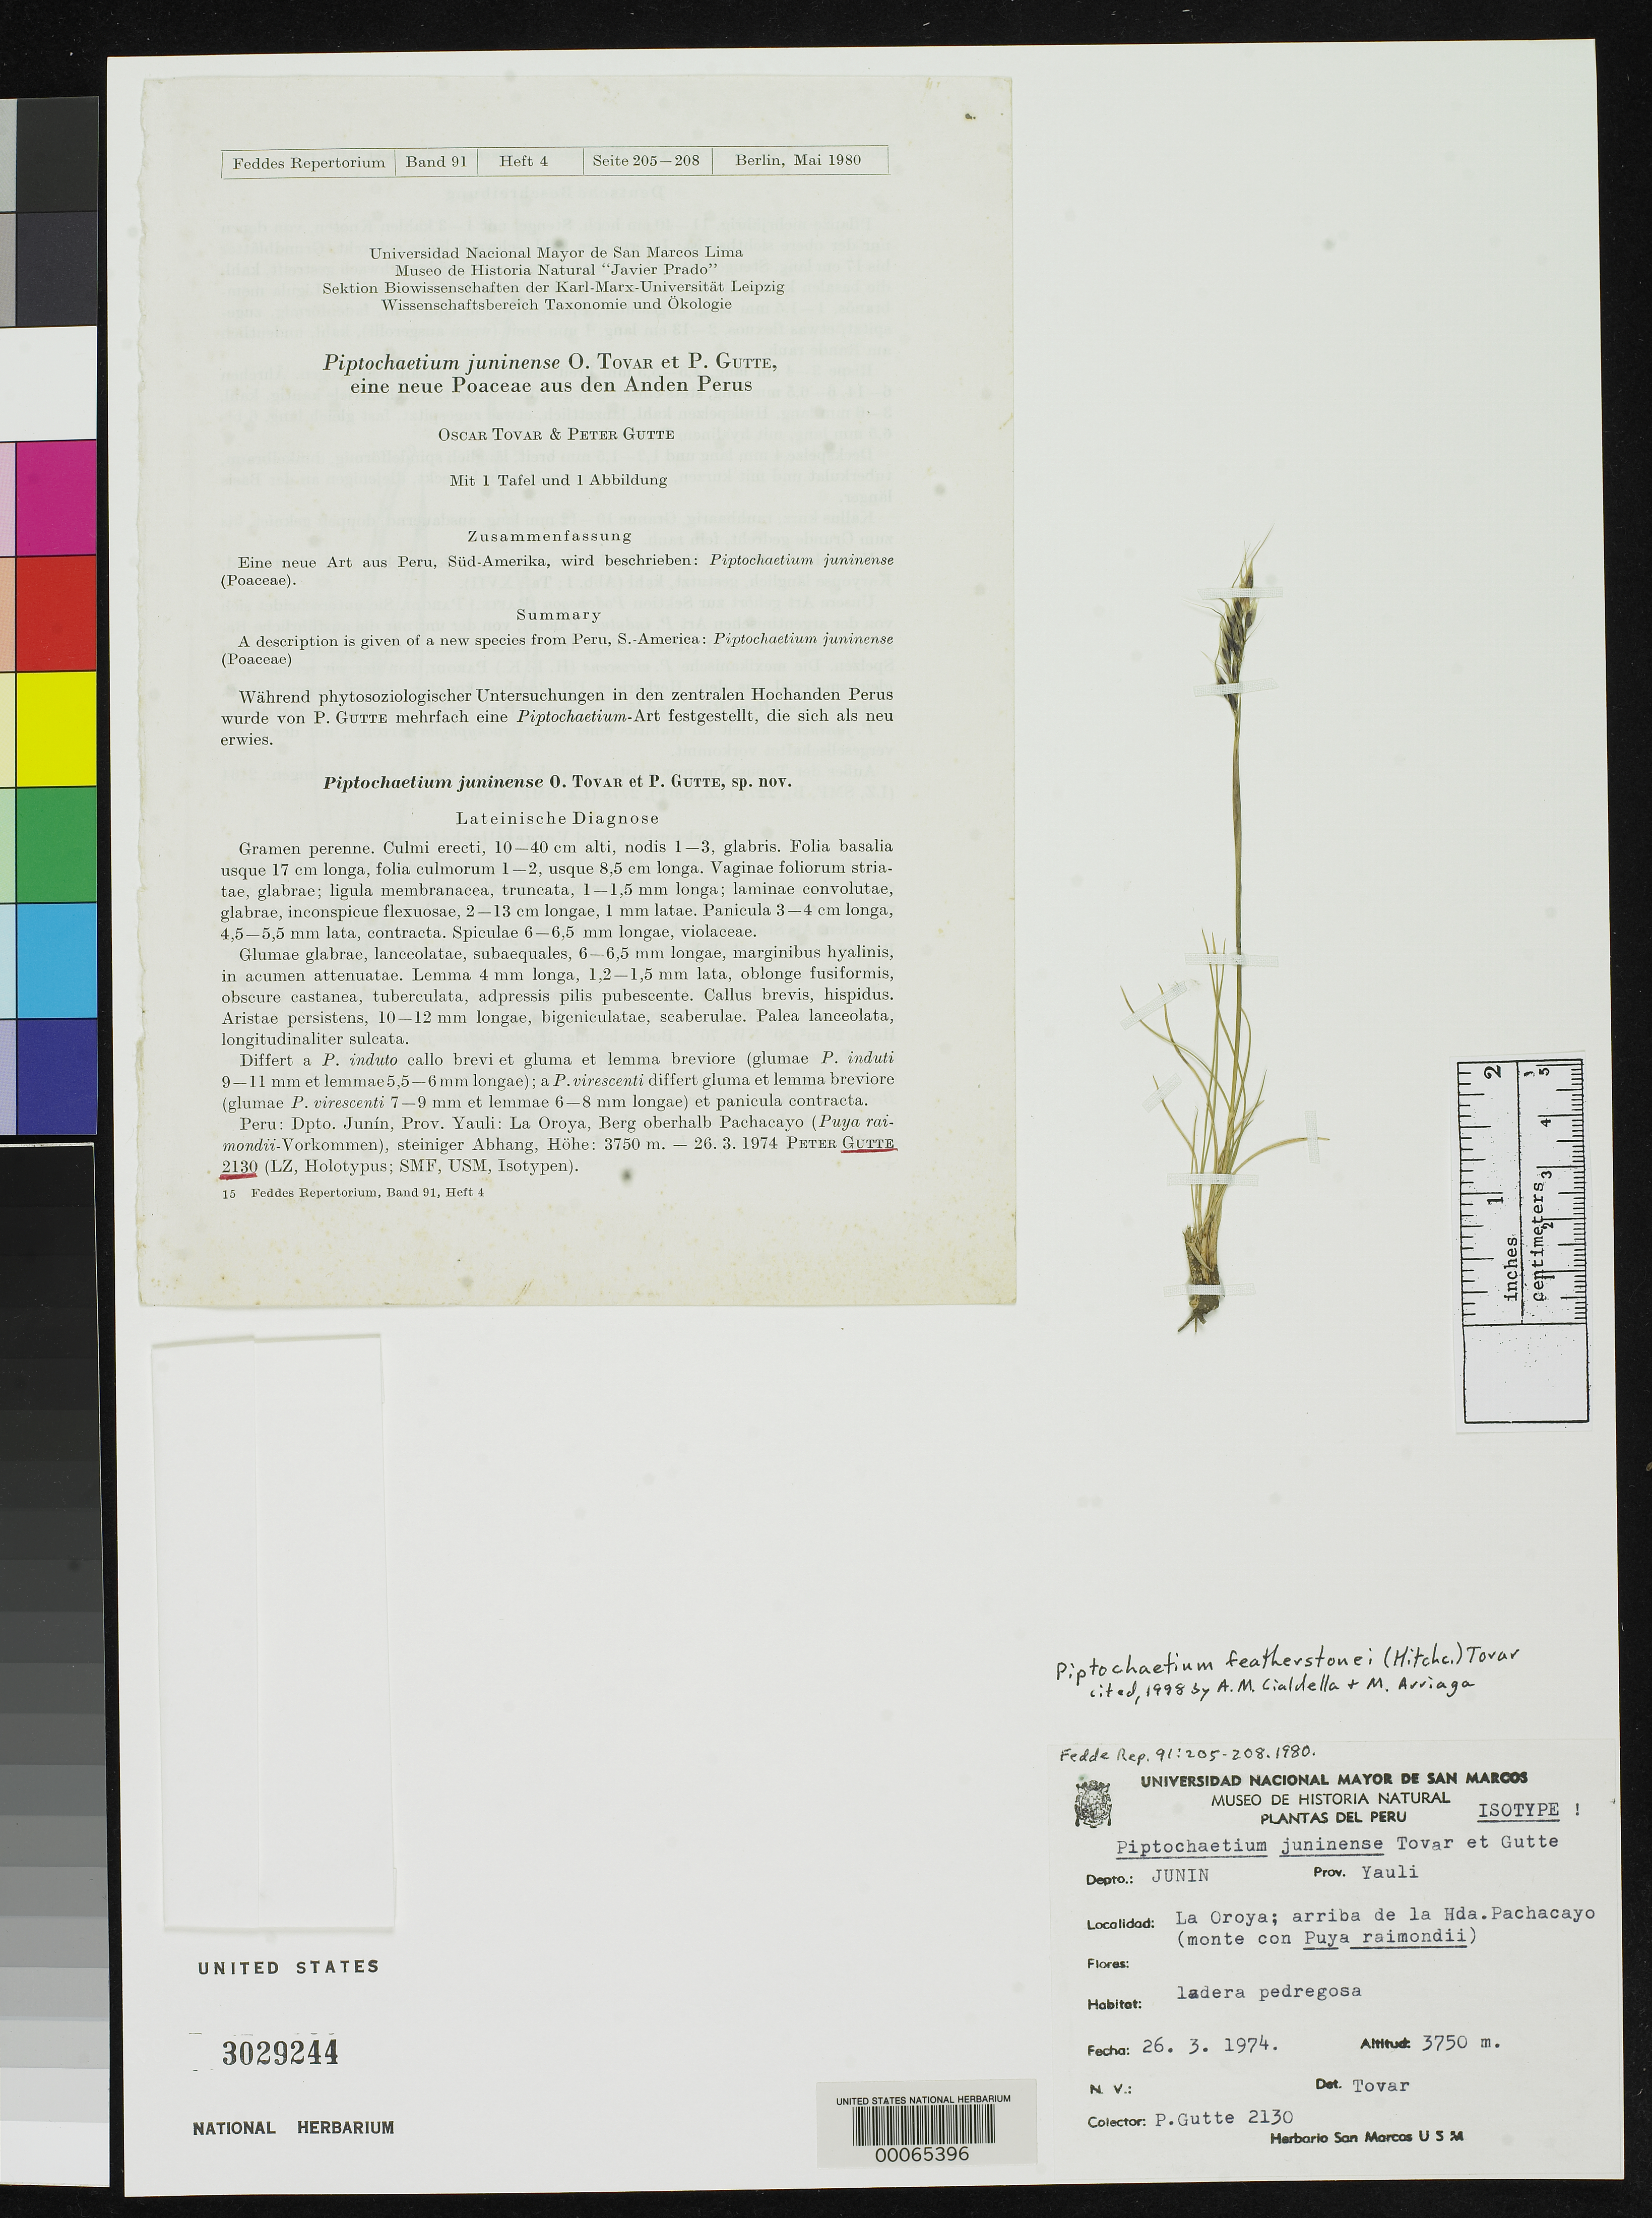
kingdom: Plantae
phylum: Tracheophyta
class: Liliopsida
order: Poales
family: Poaceae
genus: Piptochaetium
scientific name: Piptochaetium juninense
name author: Tovar & Gutte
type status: Isotype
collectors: P. Gutte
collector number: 2130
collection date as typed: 26 Mar 1974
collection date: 1974-03-26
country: Peru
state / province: Junín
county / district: Yauli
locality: La Oroya, near Hacienda Pachacayo.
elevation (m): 3750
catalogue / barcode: US 3029244